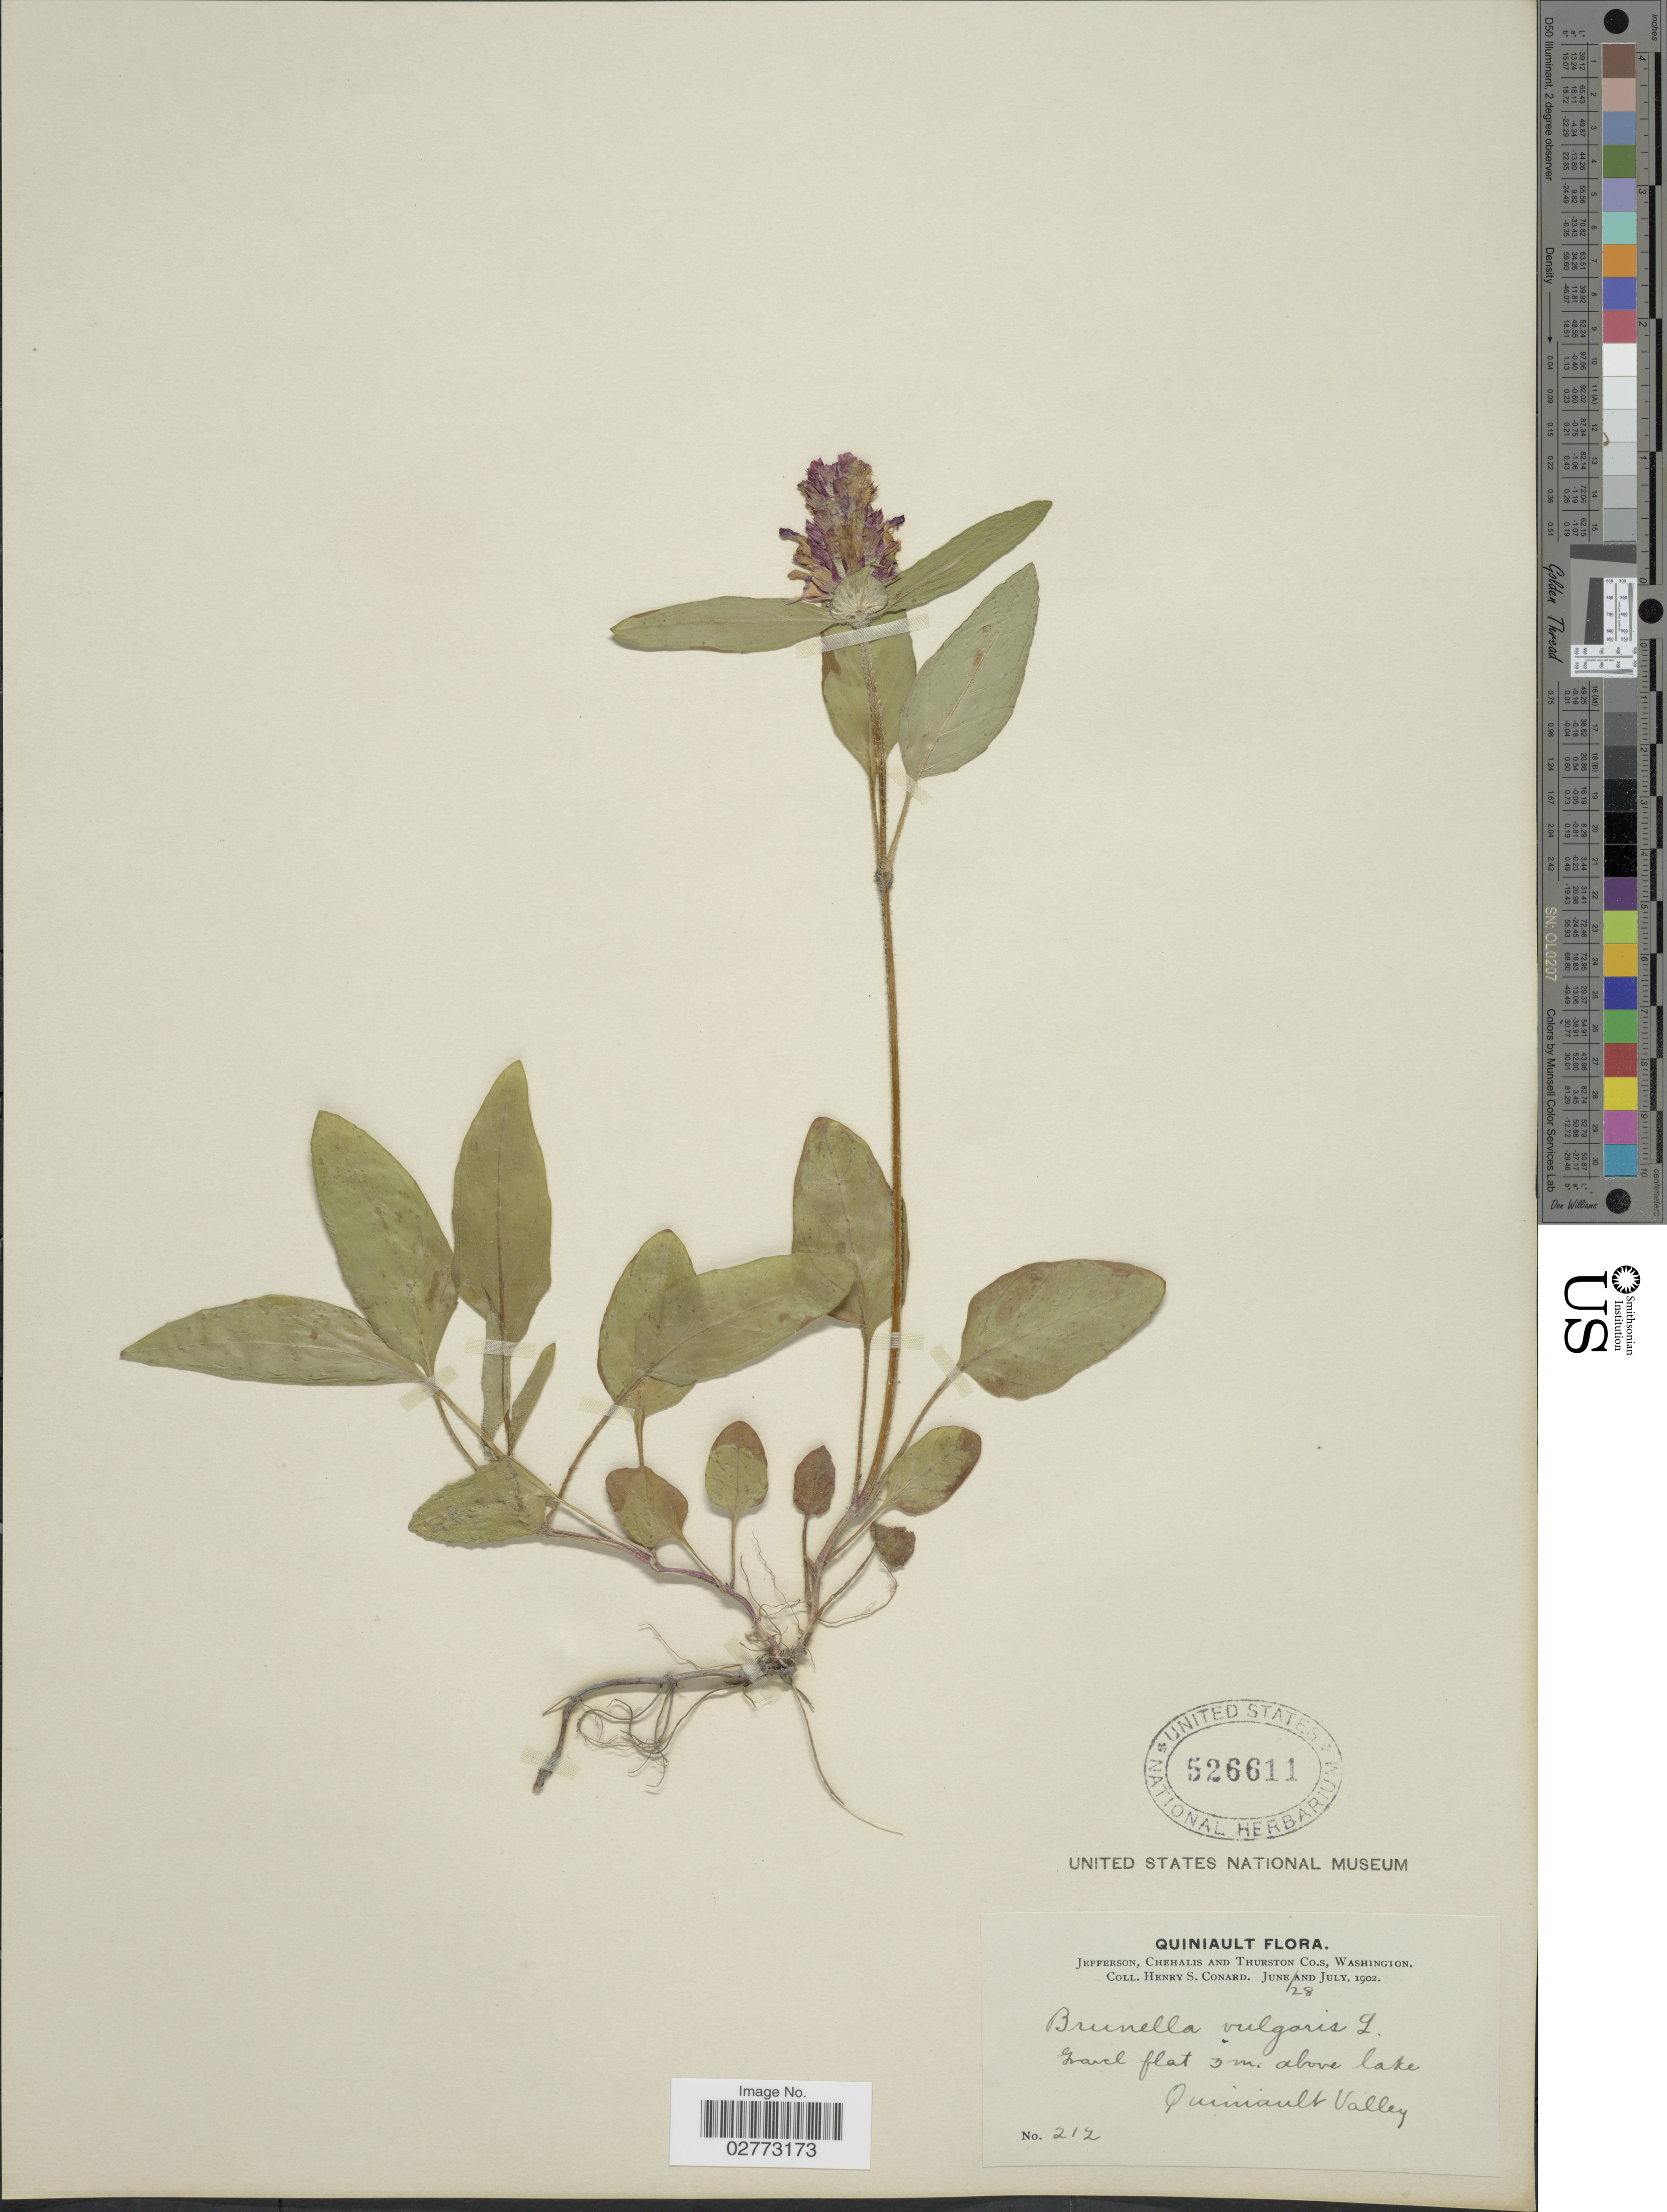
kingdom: Plantae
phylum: Tracheophyta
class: Magnoliopsida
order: Lamiales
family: Lamiaceae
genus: Prunella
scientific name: Prunella vulgaris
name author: L.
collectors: H. S. Conard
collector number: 212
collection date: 1902-06-28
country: United States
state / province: Washington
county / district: Thurston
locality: Quiniault, Jefferson, Chehalis and Thurston Co.s, Quiniault Valley.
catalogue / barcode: US 526611